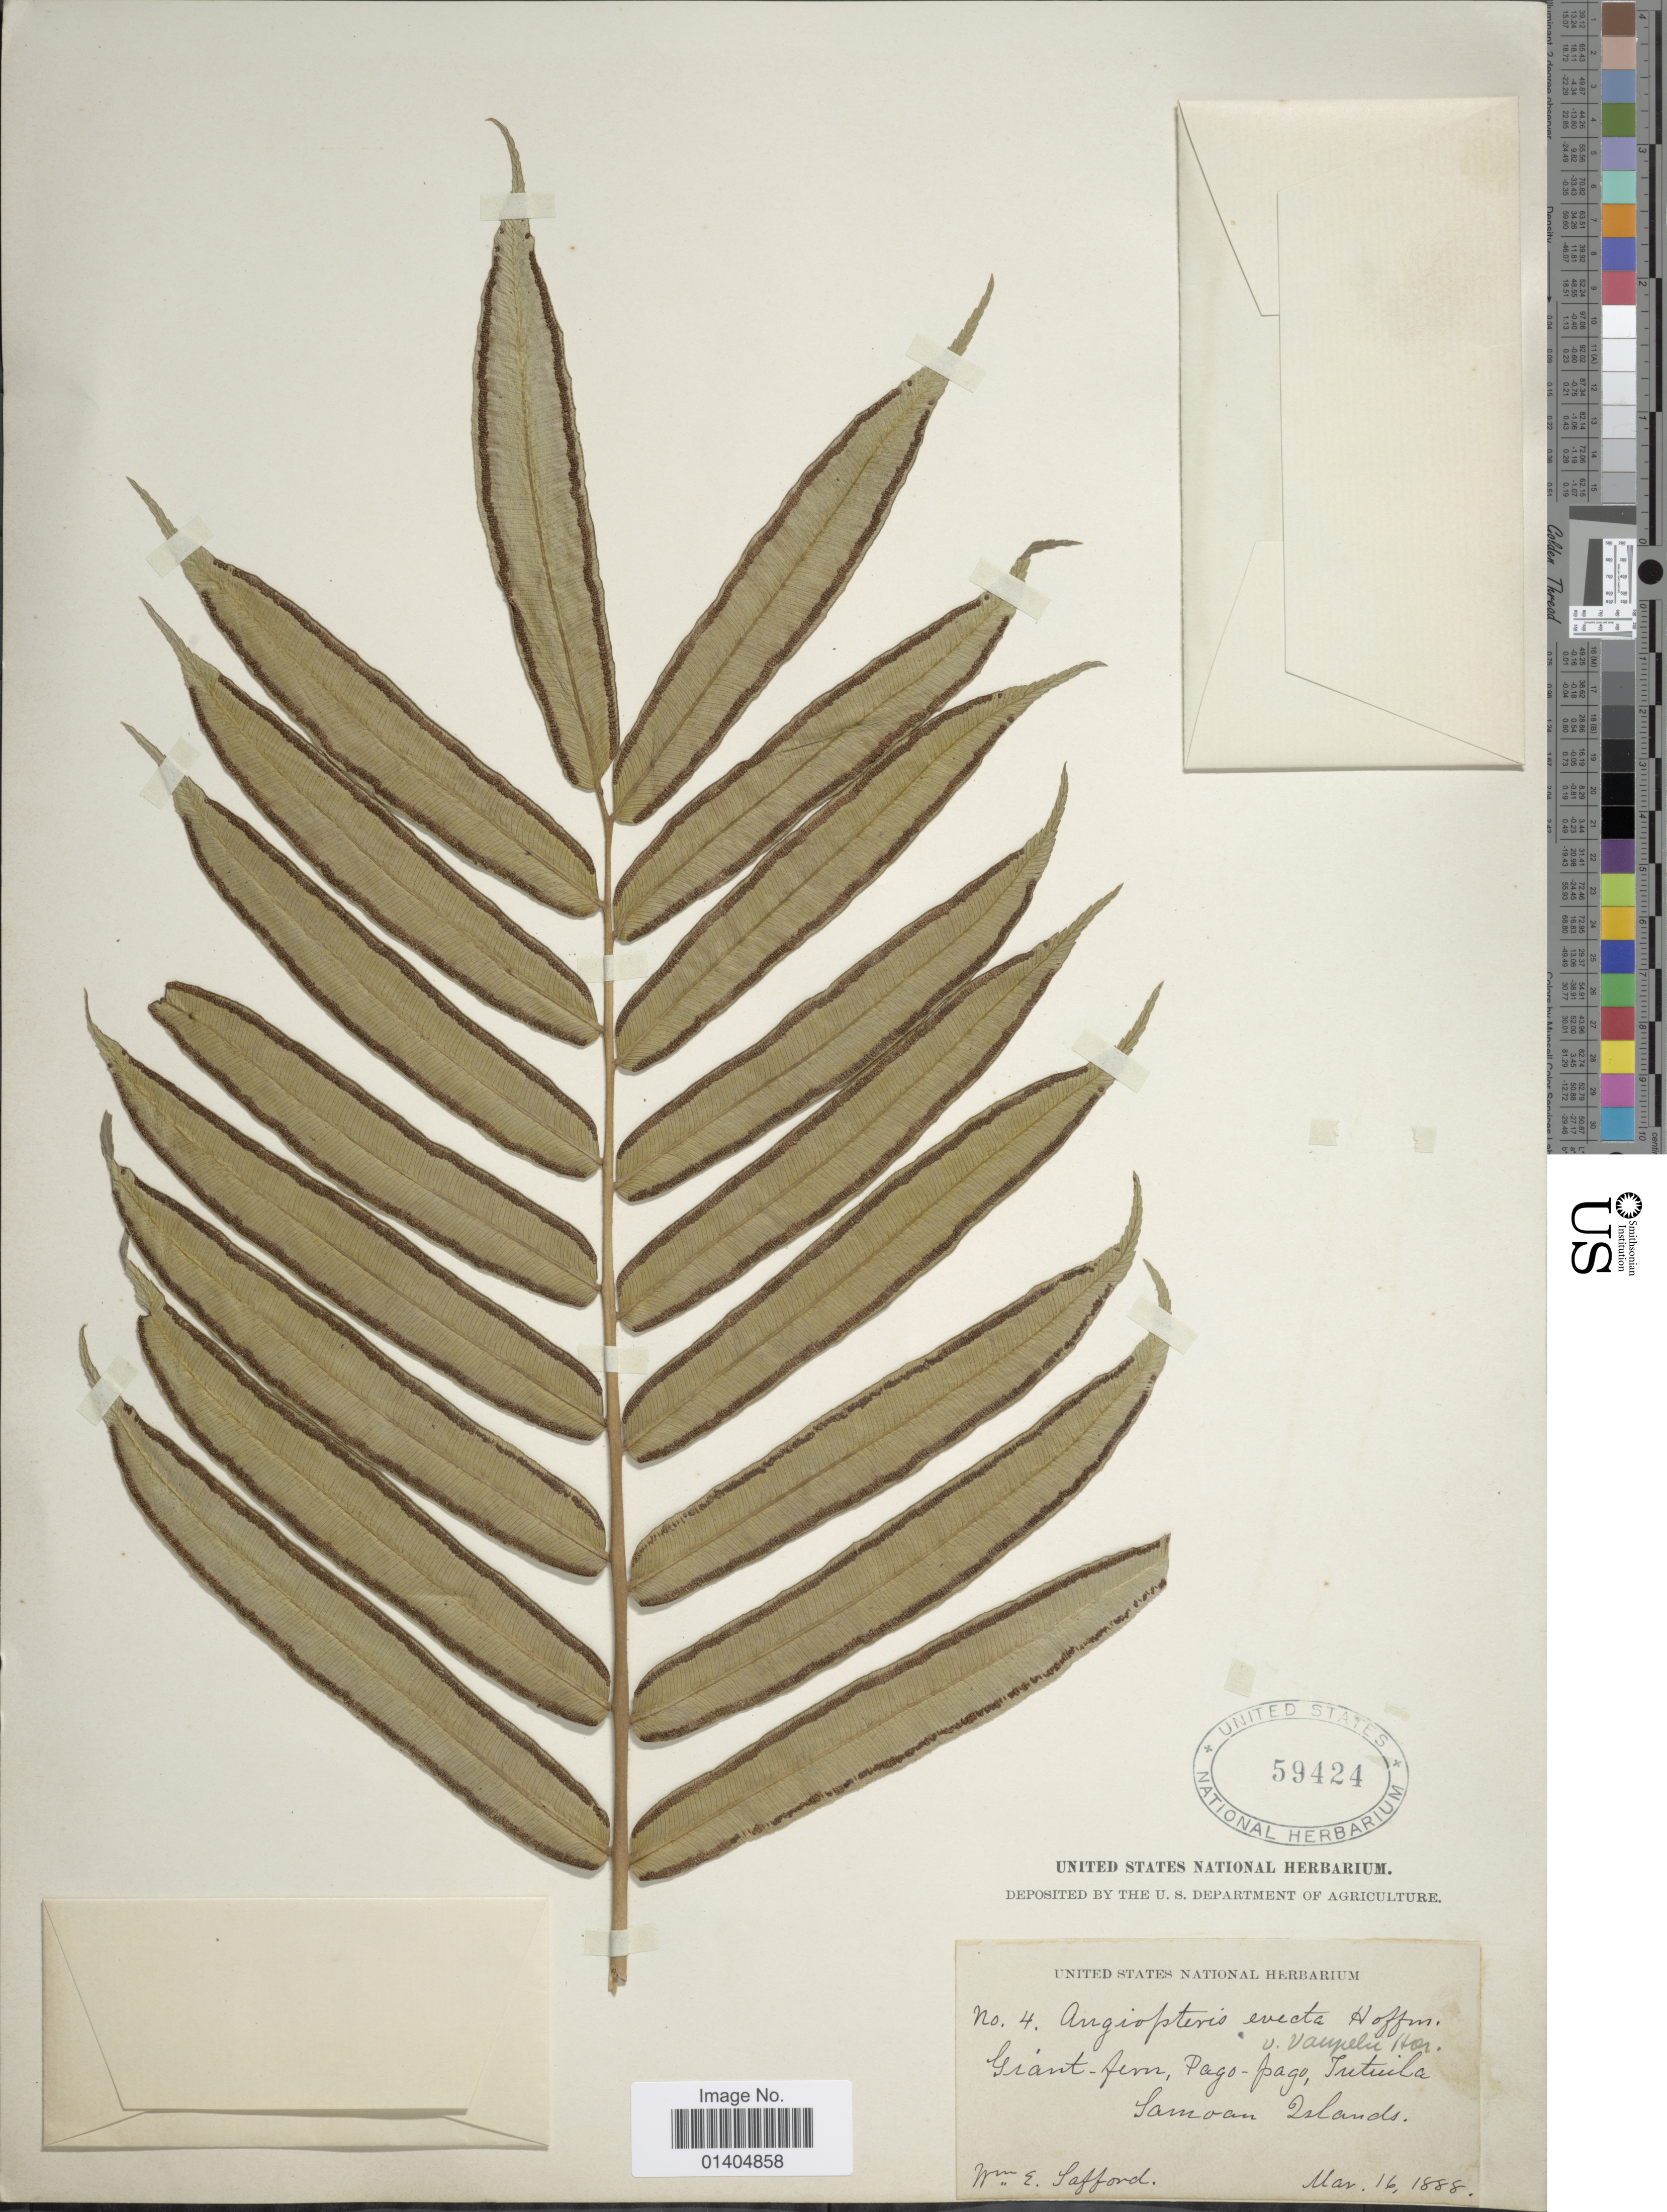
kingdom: Plantae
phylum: Tracheophyta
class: Polypodiopsida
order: Marattiales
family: Marattiaceae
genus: Angiopteris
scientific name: Angiopteris evecta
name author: (G. Forst.) Hoffm.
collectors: W. E. Safford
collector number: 4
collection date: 1888-03-16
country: American Samoa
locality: Pago-pago, Tutuila, Samoan Islands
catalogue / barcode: US 59424